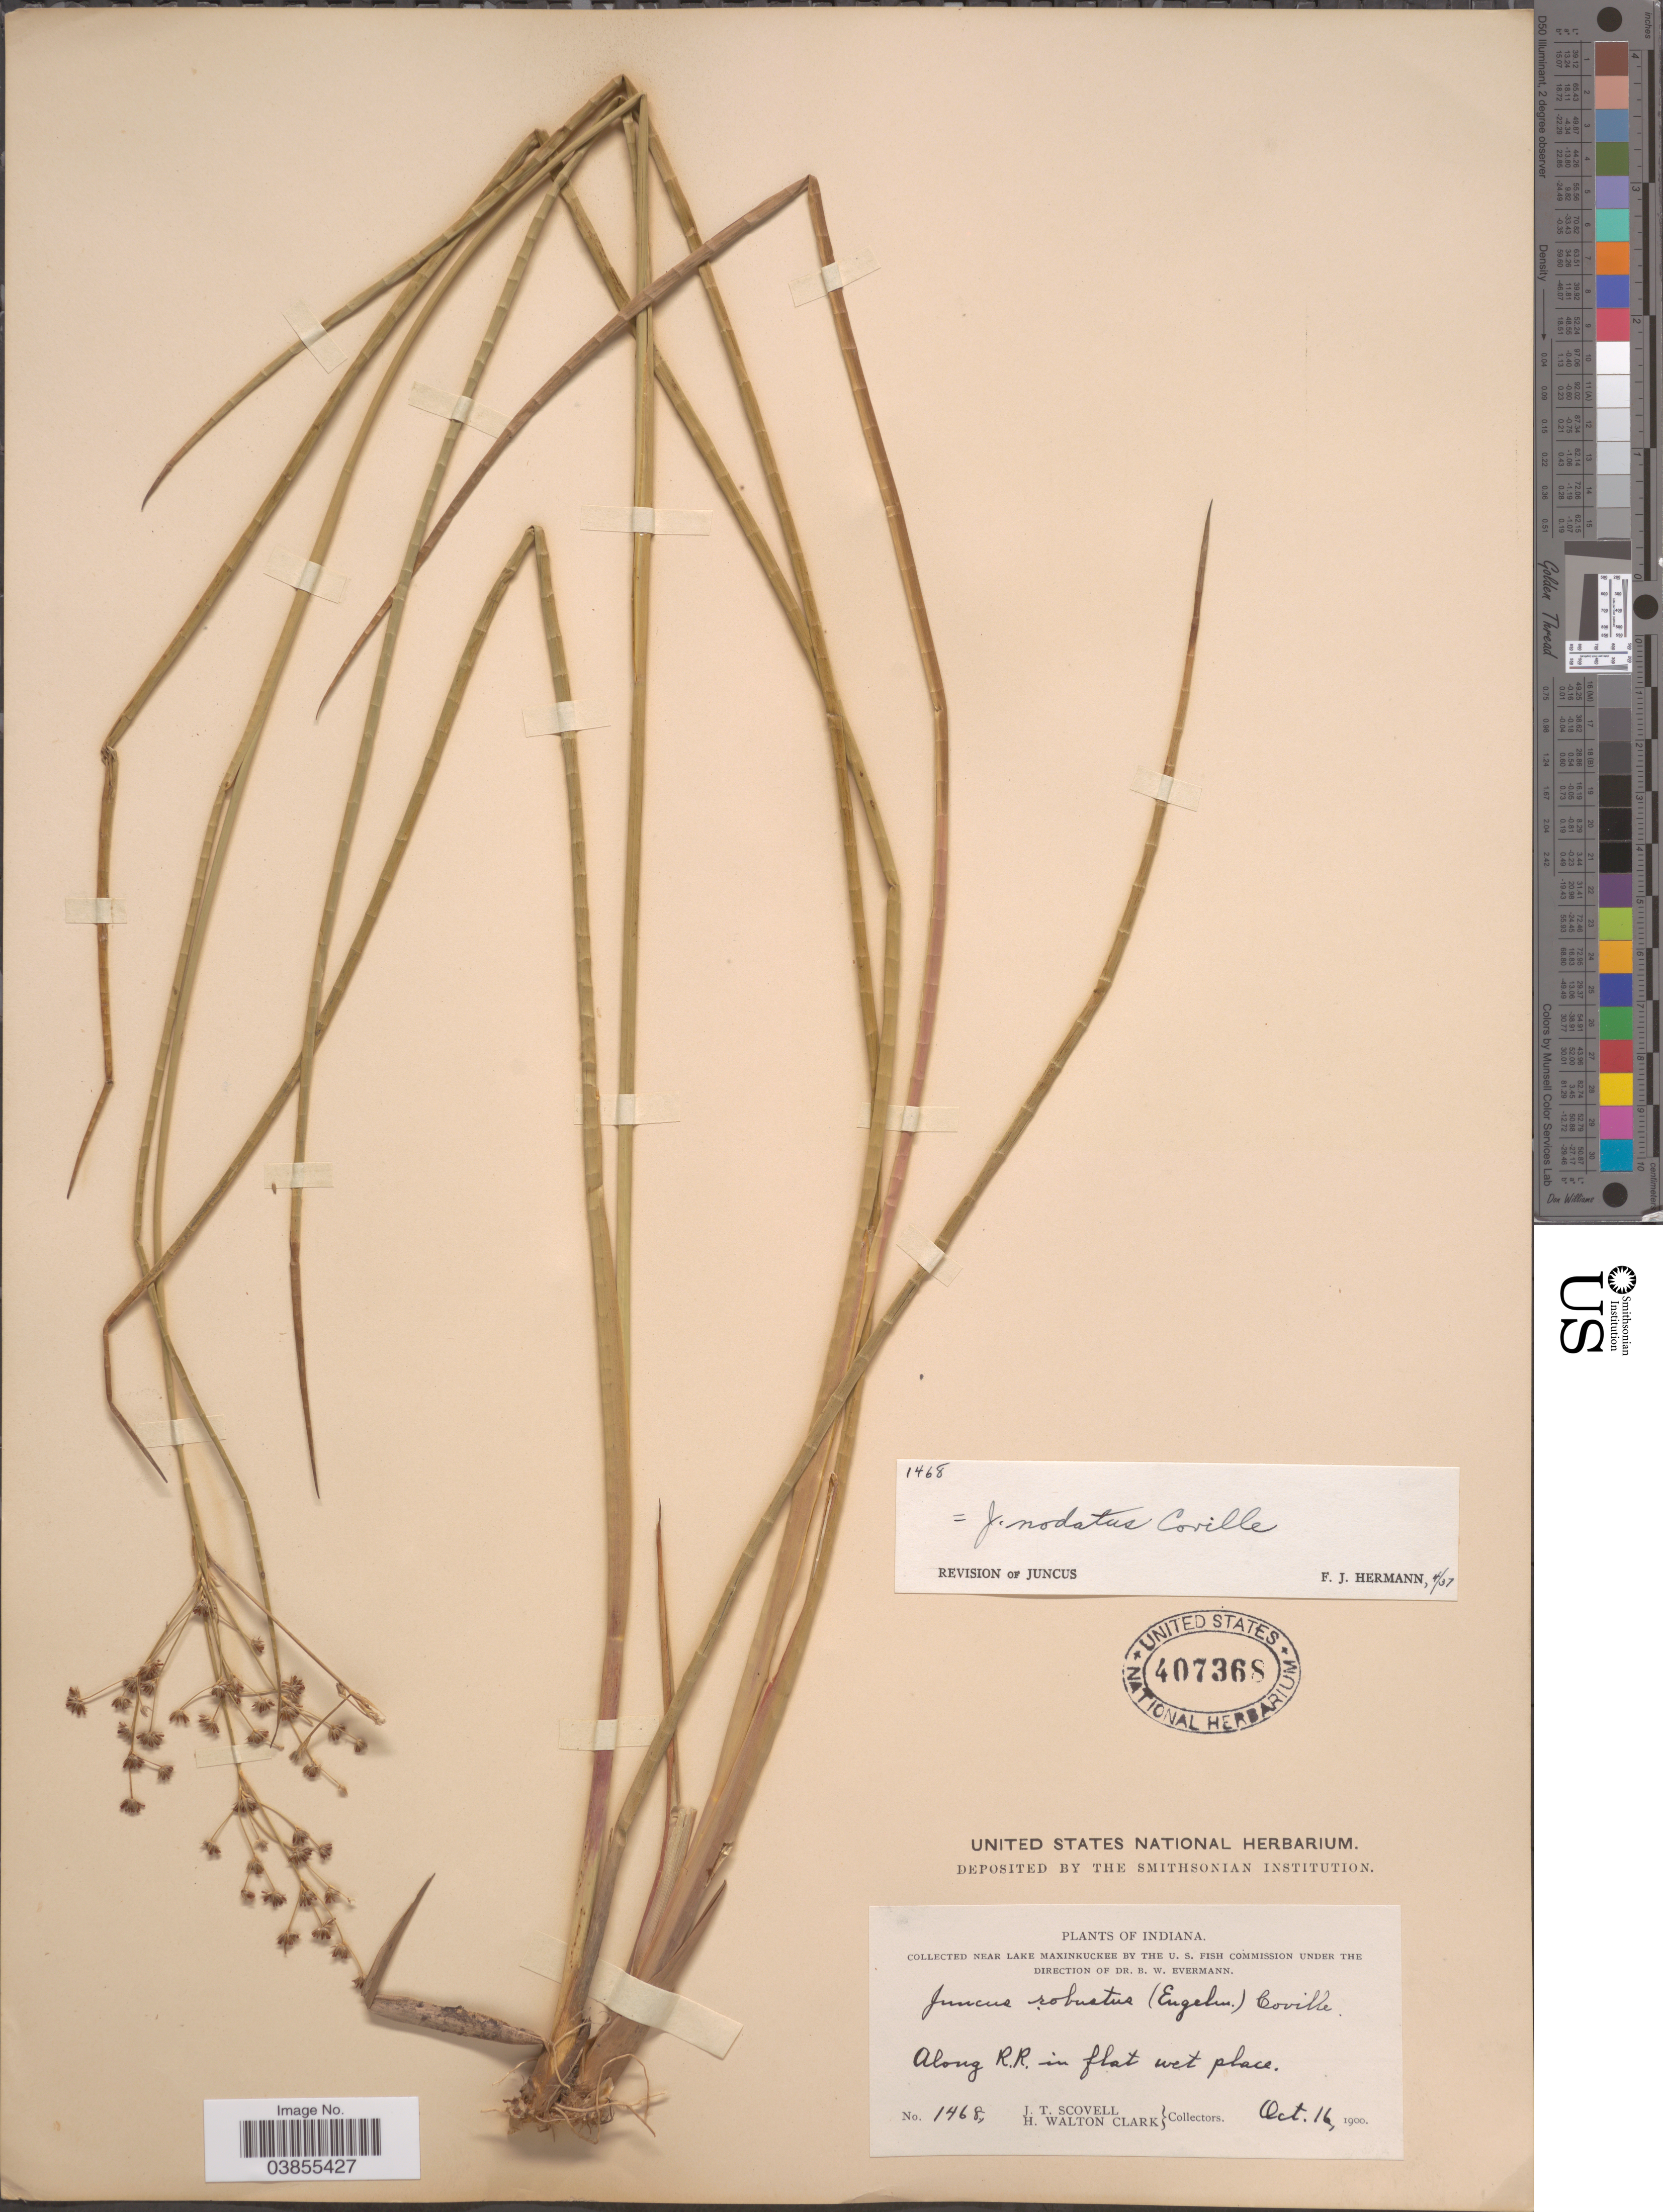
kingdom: Plantae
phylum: Tracheophyta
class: Liliopsida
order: Poales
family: Juncaceae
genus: Juncus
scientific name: Juncus nodatus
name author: Coville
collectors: J. T. Scovell & H. W. Clark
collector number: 1468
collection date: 1900-10-16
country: United States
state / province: Indiana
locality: Near Lake Maxinkuckee. Along R.R. in flat wet place.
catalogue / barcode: US 407368